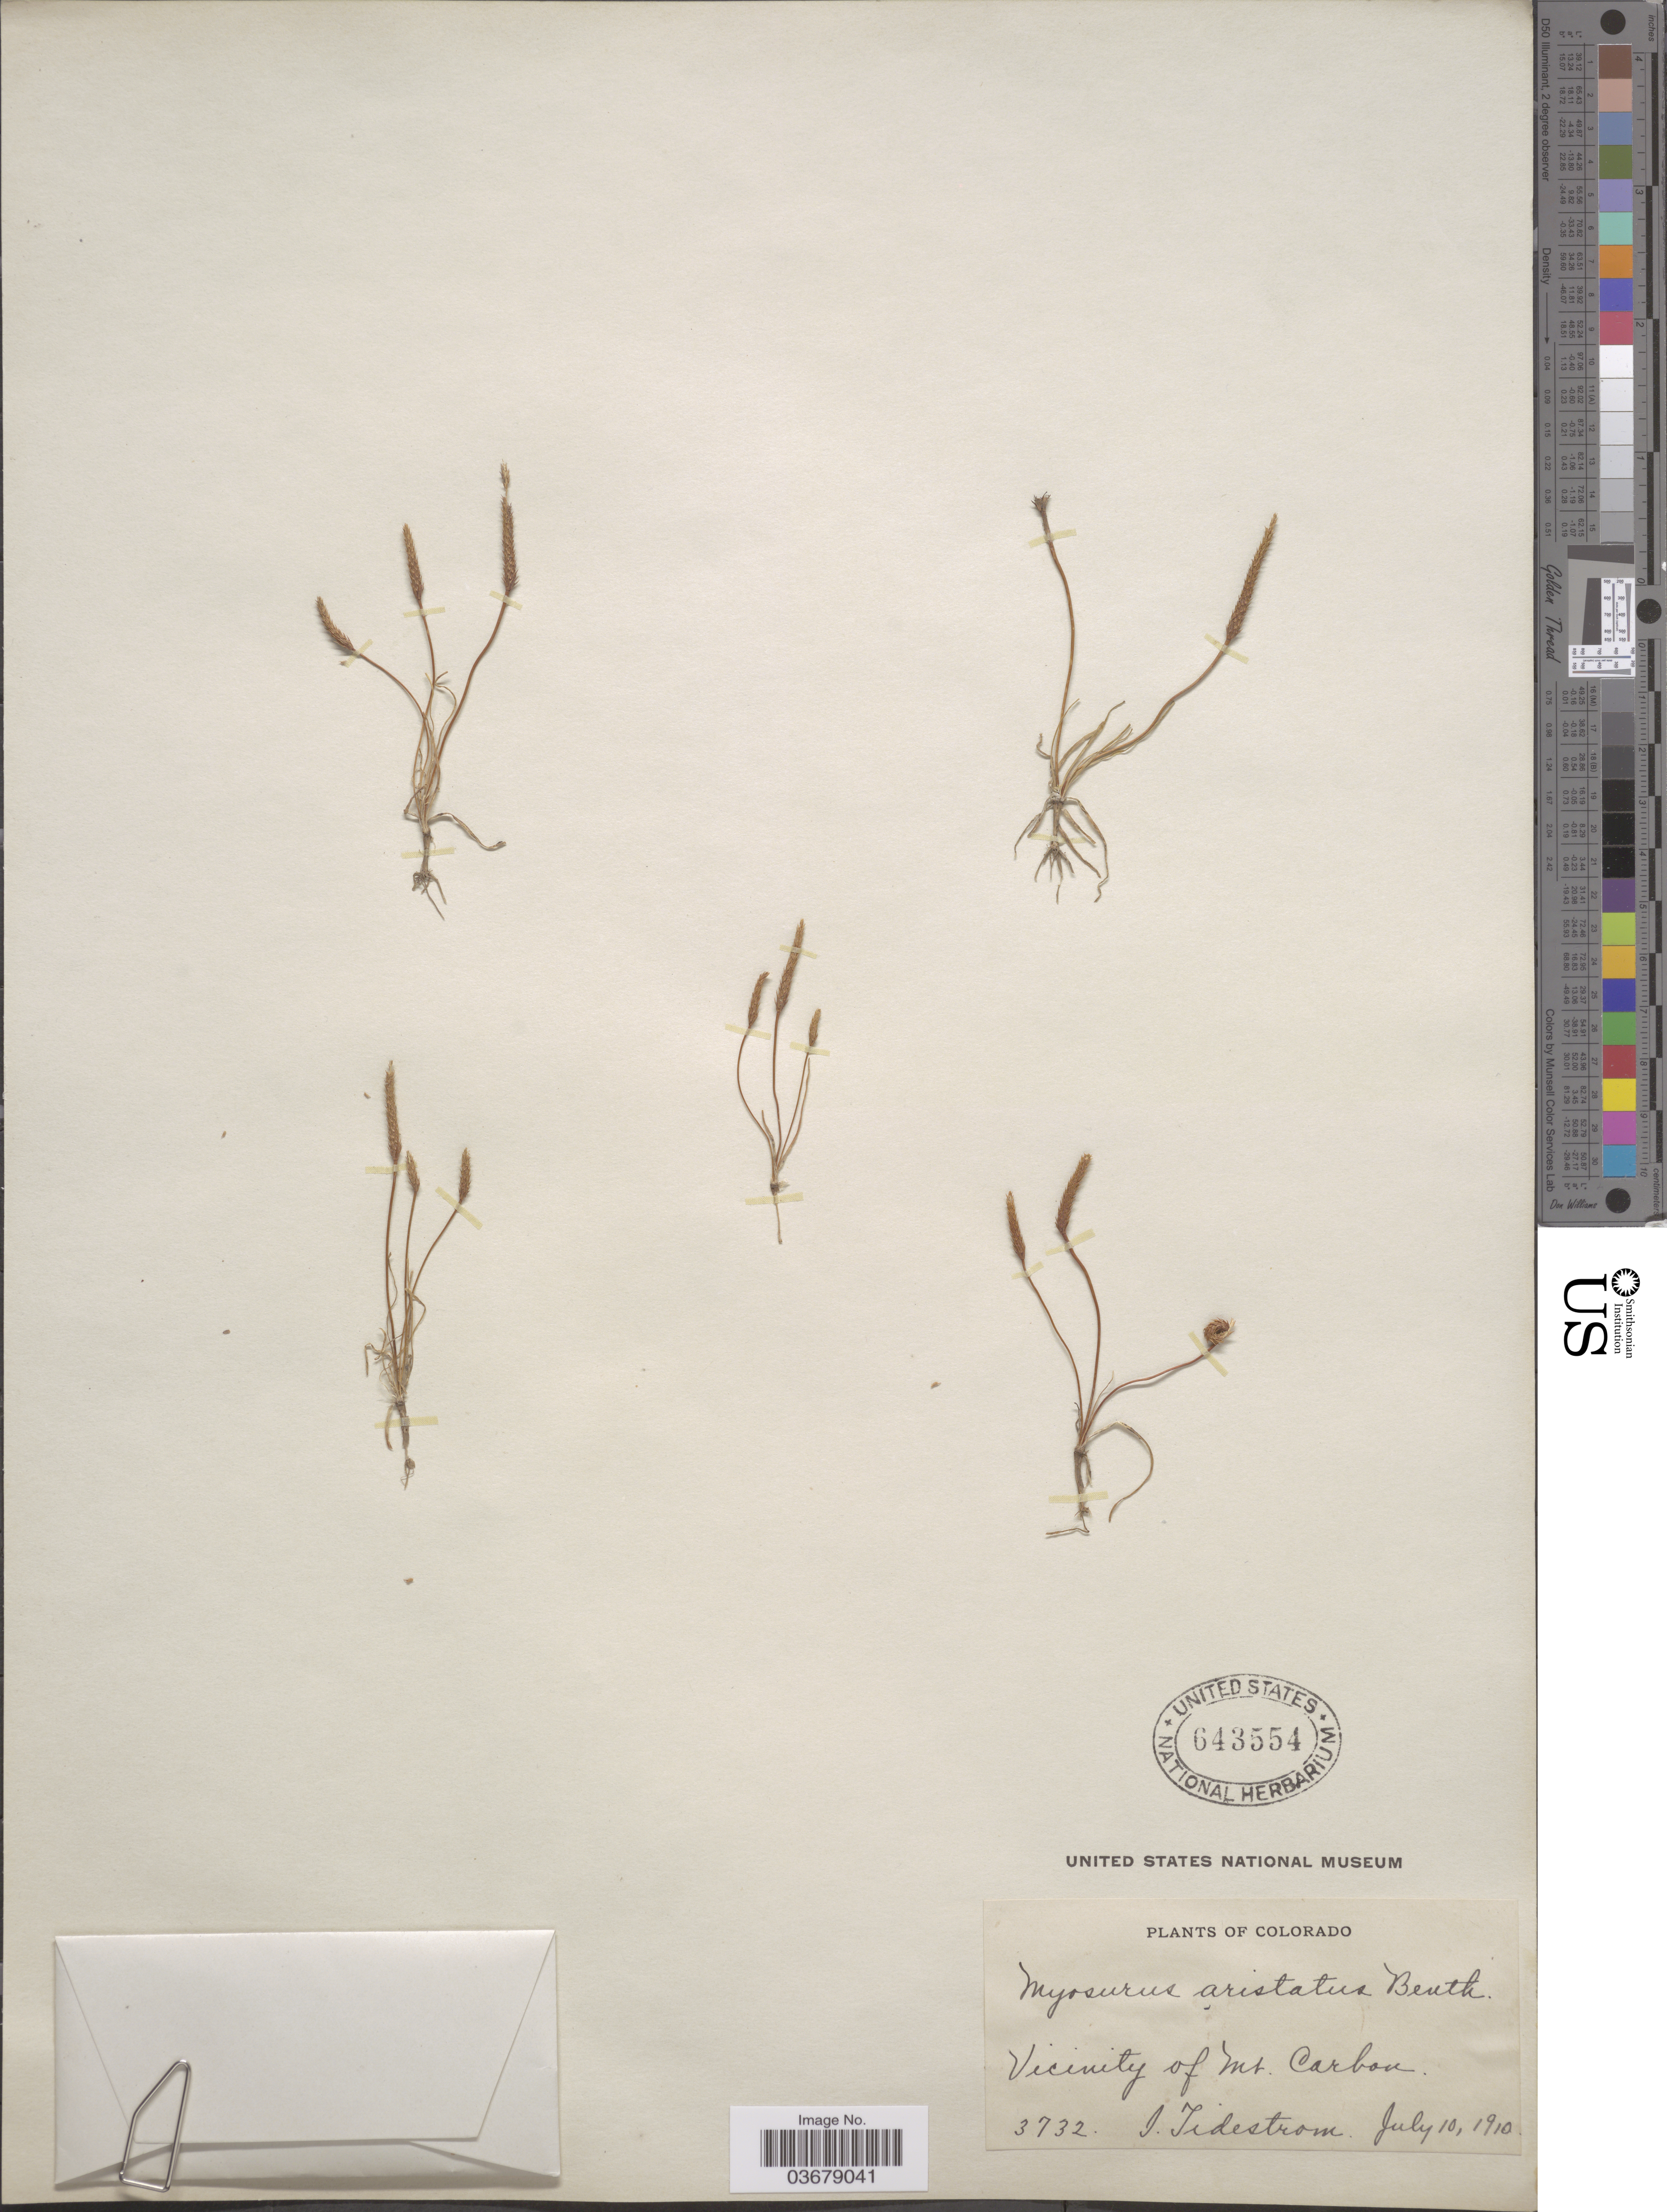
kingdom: Plantae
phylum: Tracheophyta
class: Magnoliopsida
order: Ranunculales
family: Ranunculaceae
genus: Myosurus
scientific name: Myosurus aristatus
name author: Benth.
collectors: I. F. Tidestrom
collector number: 3732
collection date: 1910-07-10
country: United States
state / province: Colorado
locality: Vicinity of Mt. Carbon.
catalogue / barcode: US 643554